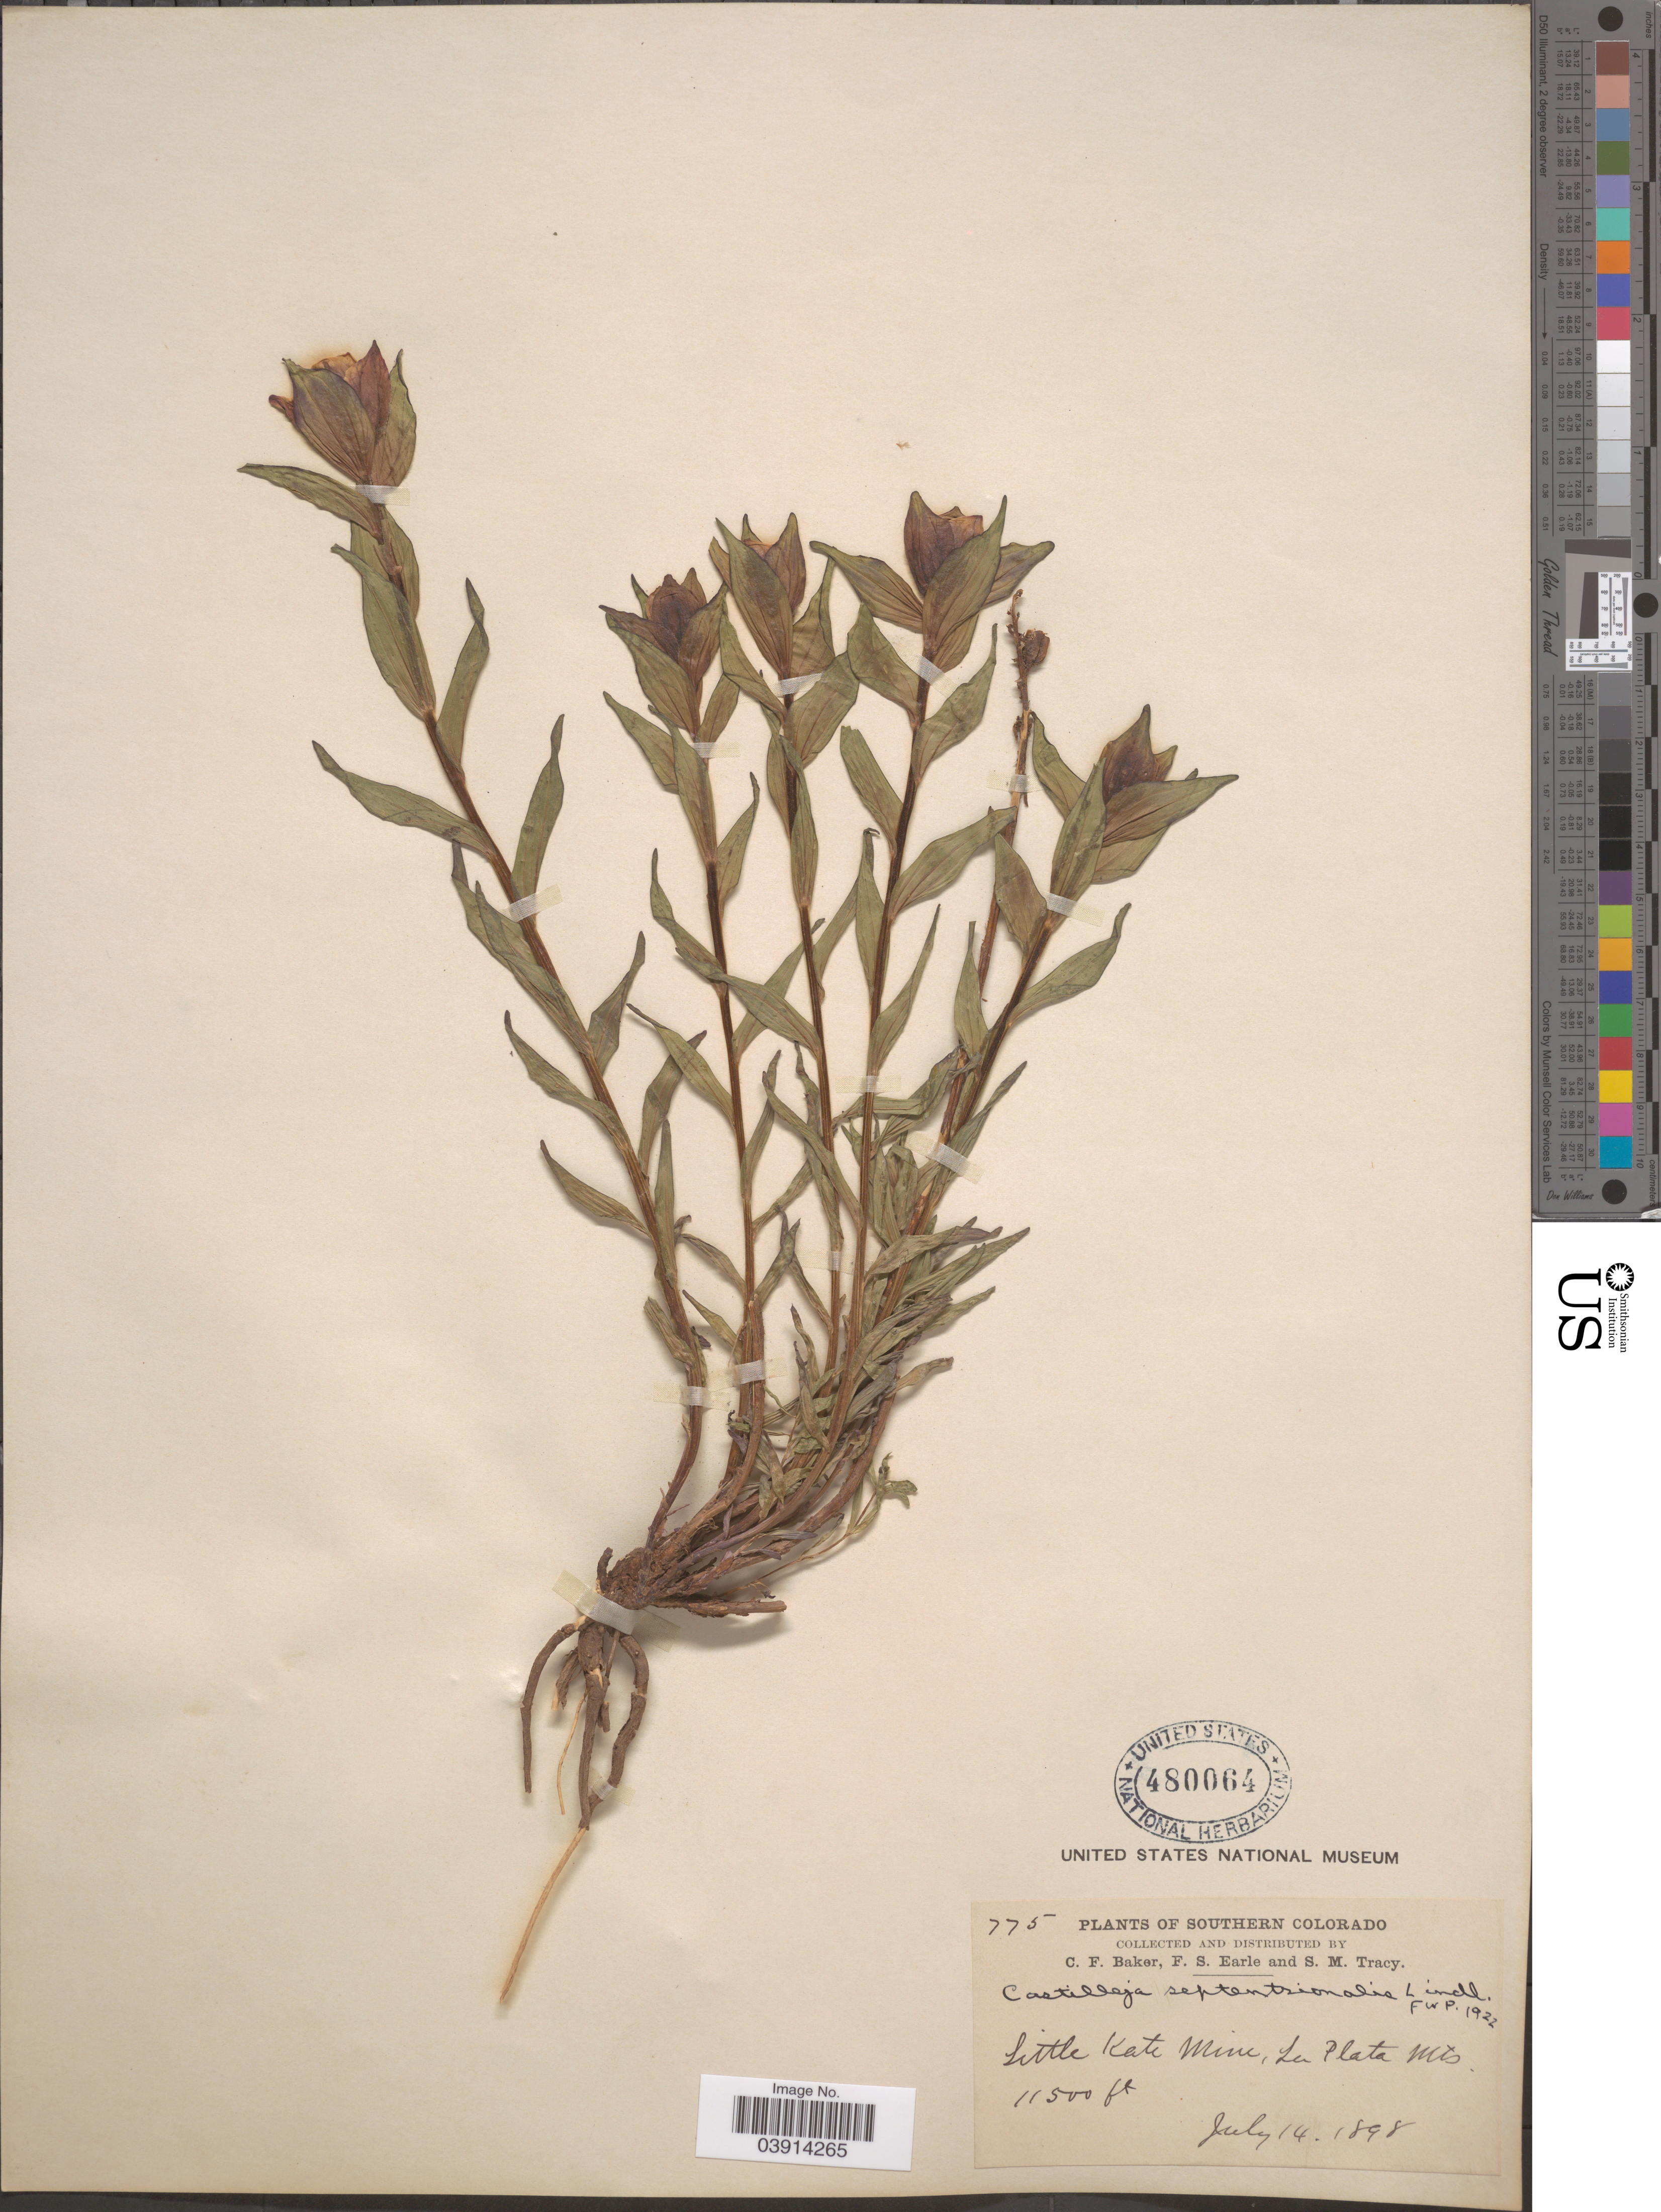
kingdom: Plantae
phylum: Tracheophyta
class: Magnoliopsida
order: Lamiales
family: Orobanchaceae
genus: Castilleja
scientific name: Castilleja septentrionalis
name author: Lindl.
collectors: C. F. Baker, F. S. Earle & S. M. Tracy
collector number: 775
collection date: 1898-07-14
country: United States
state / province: Colorado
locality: Southern Colorado. Little Kate Mine, La Plata Mts.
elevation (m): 3505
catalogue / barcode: US 480064